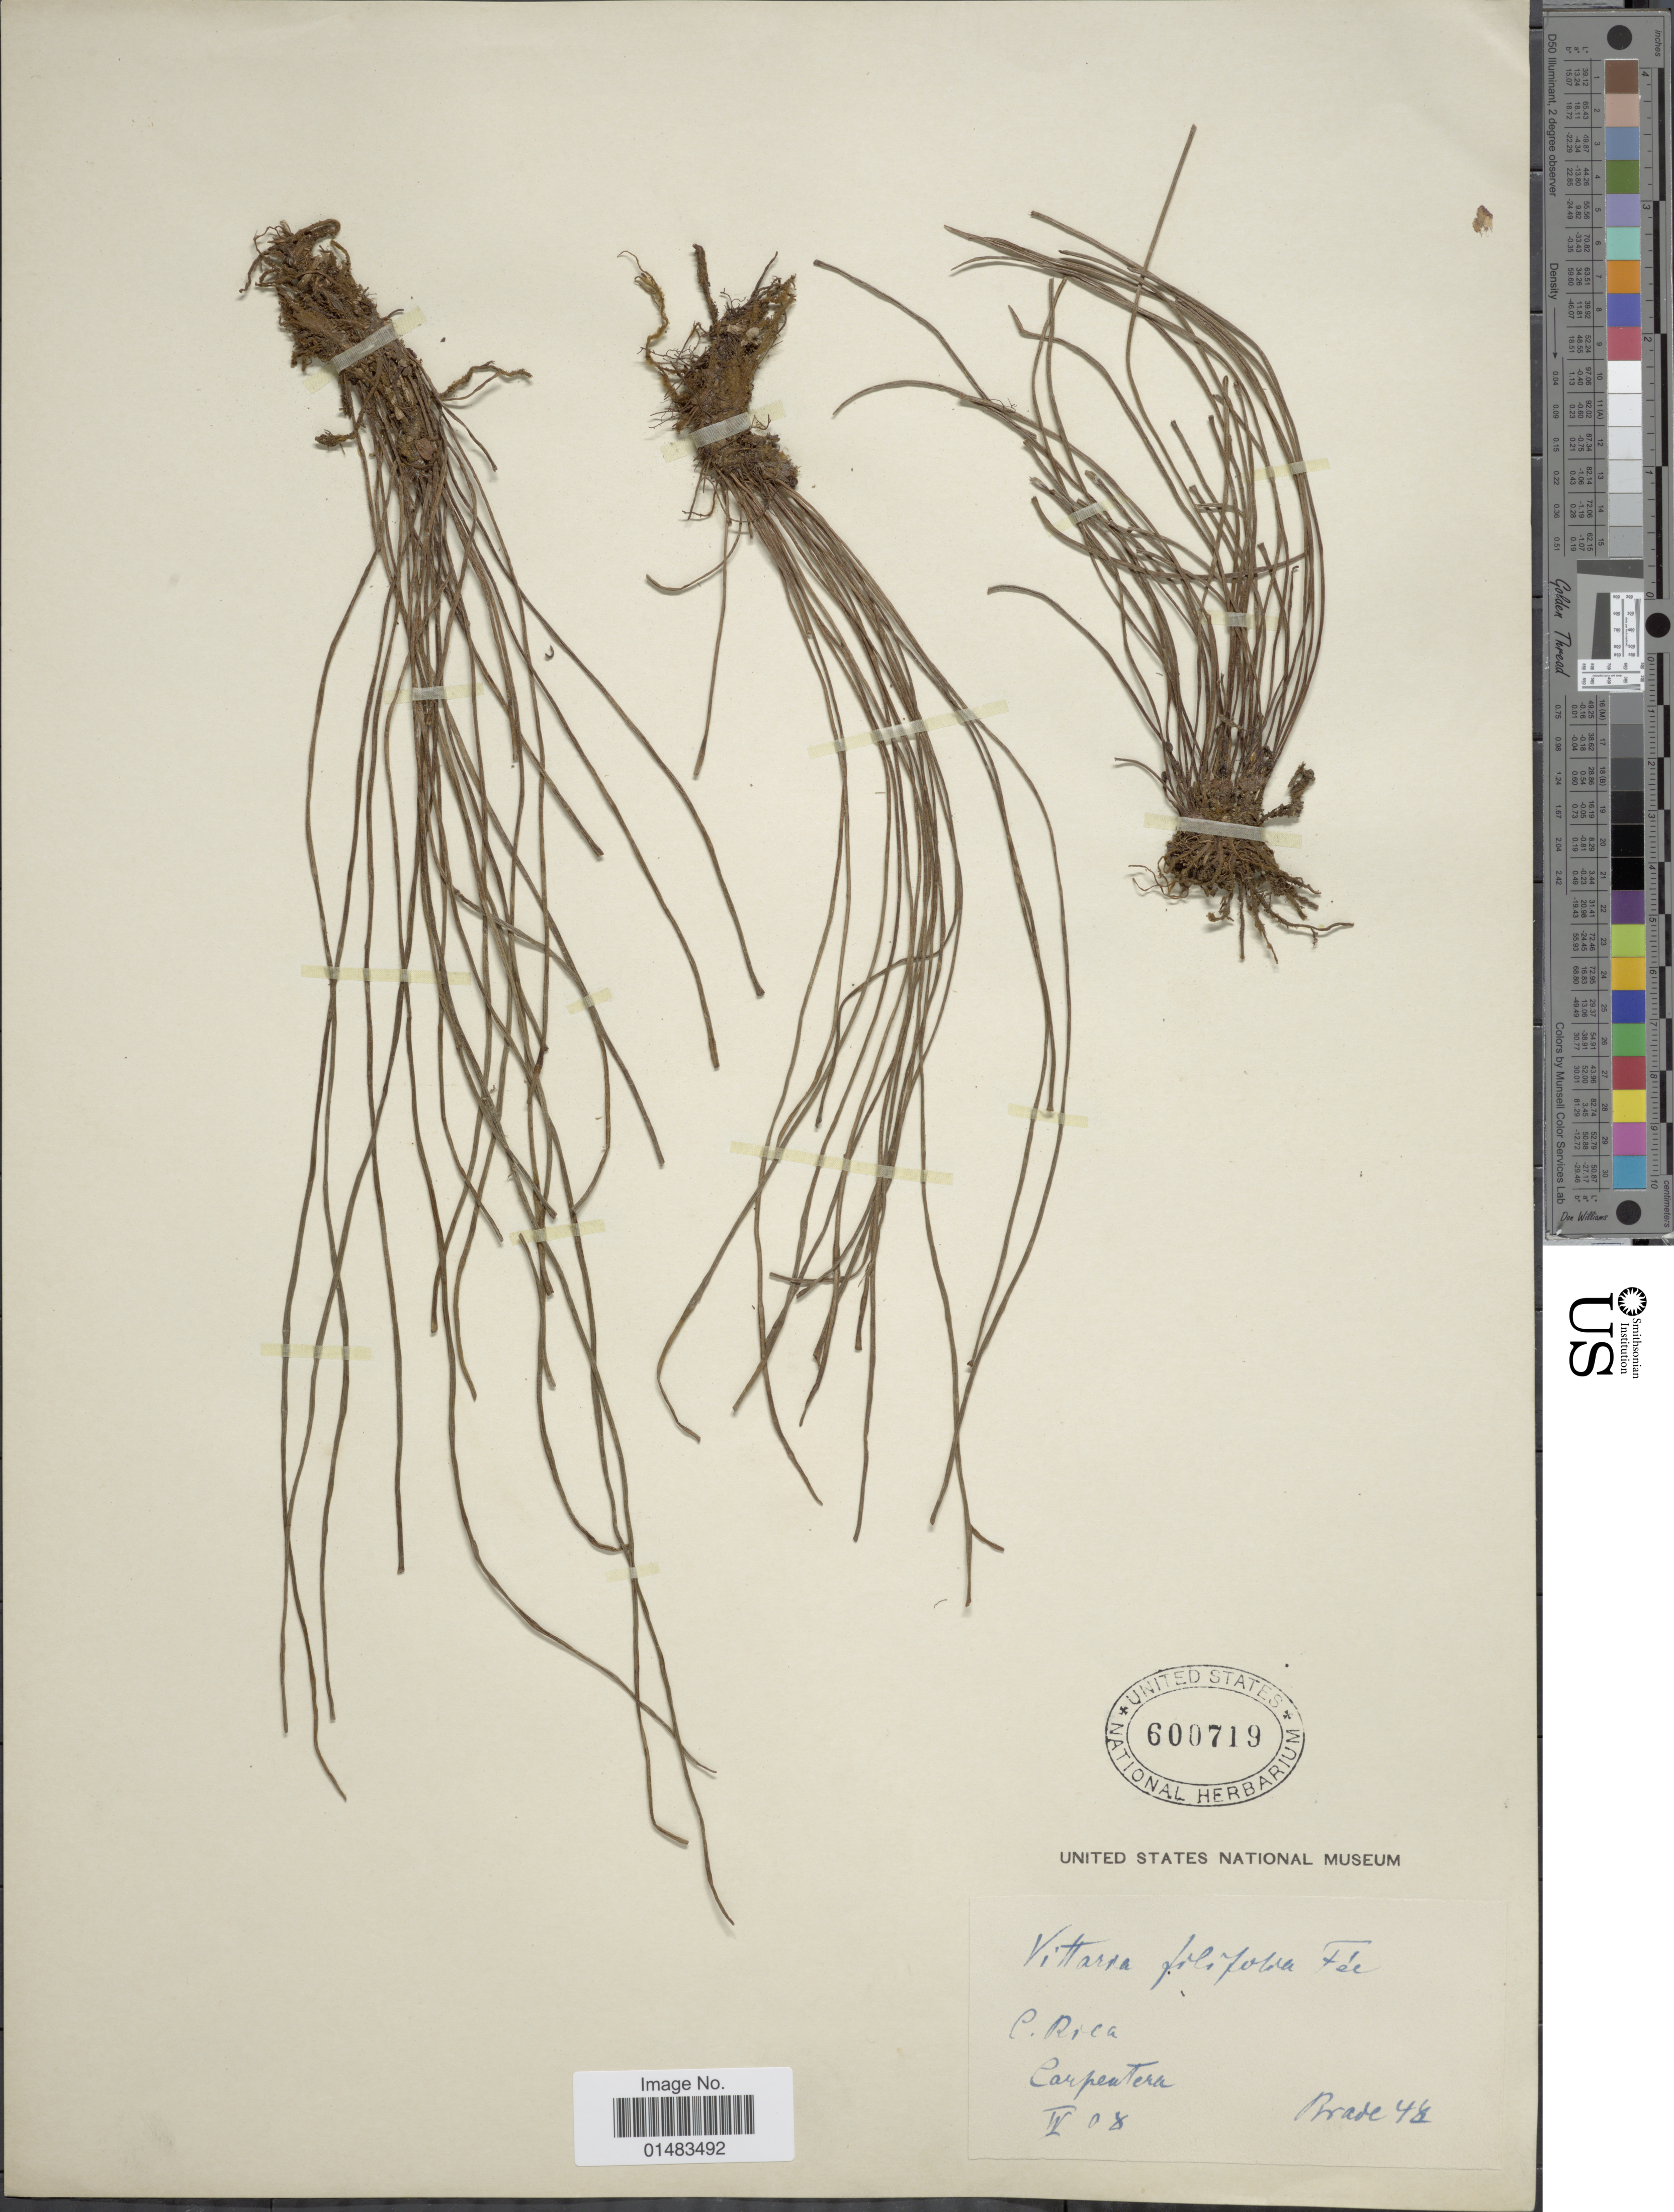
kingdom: Plantae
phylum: Tracheophyta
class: Polypodiopsida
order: Polypodiales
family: Pteridaceae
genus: Vittaria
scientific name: Vittaria graminifolia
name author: Kaulf.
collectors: -. Carpenter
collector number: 48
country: Costa Rica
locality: Carpentera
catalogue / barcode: US 600719